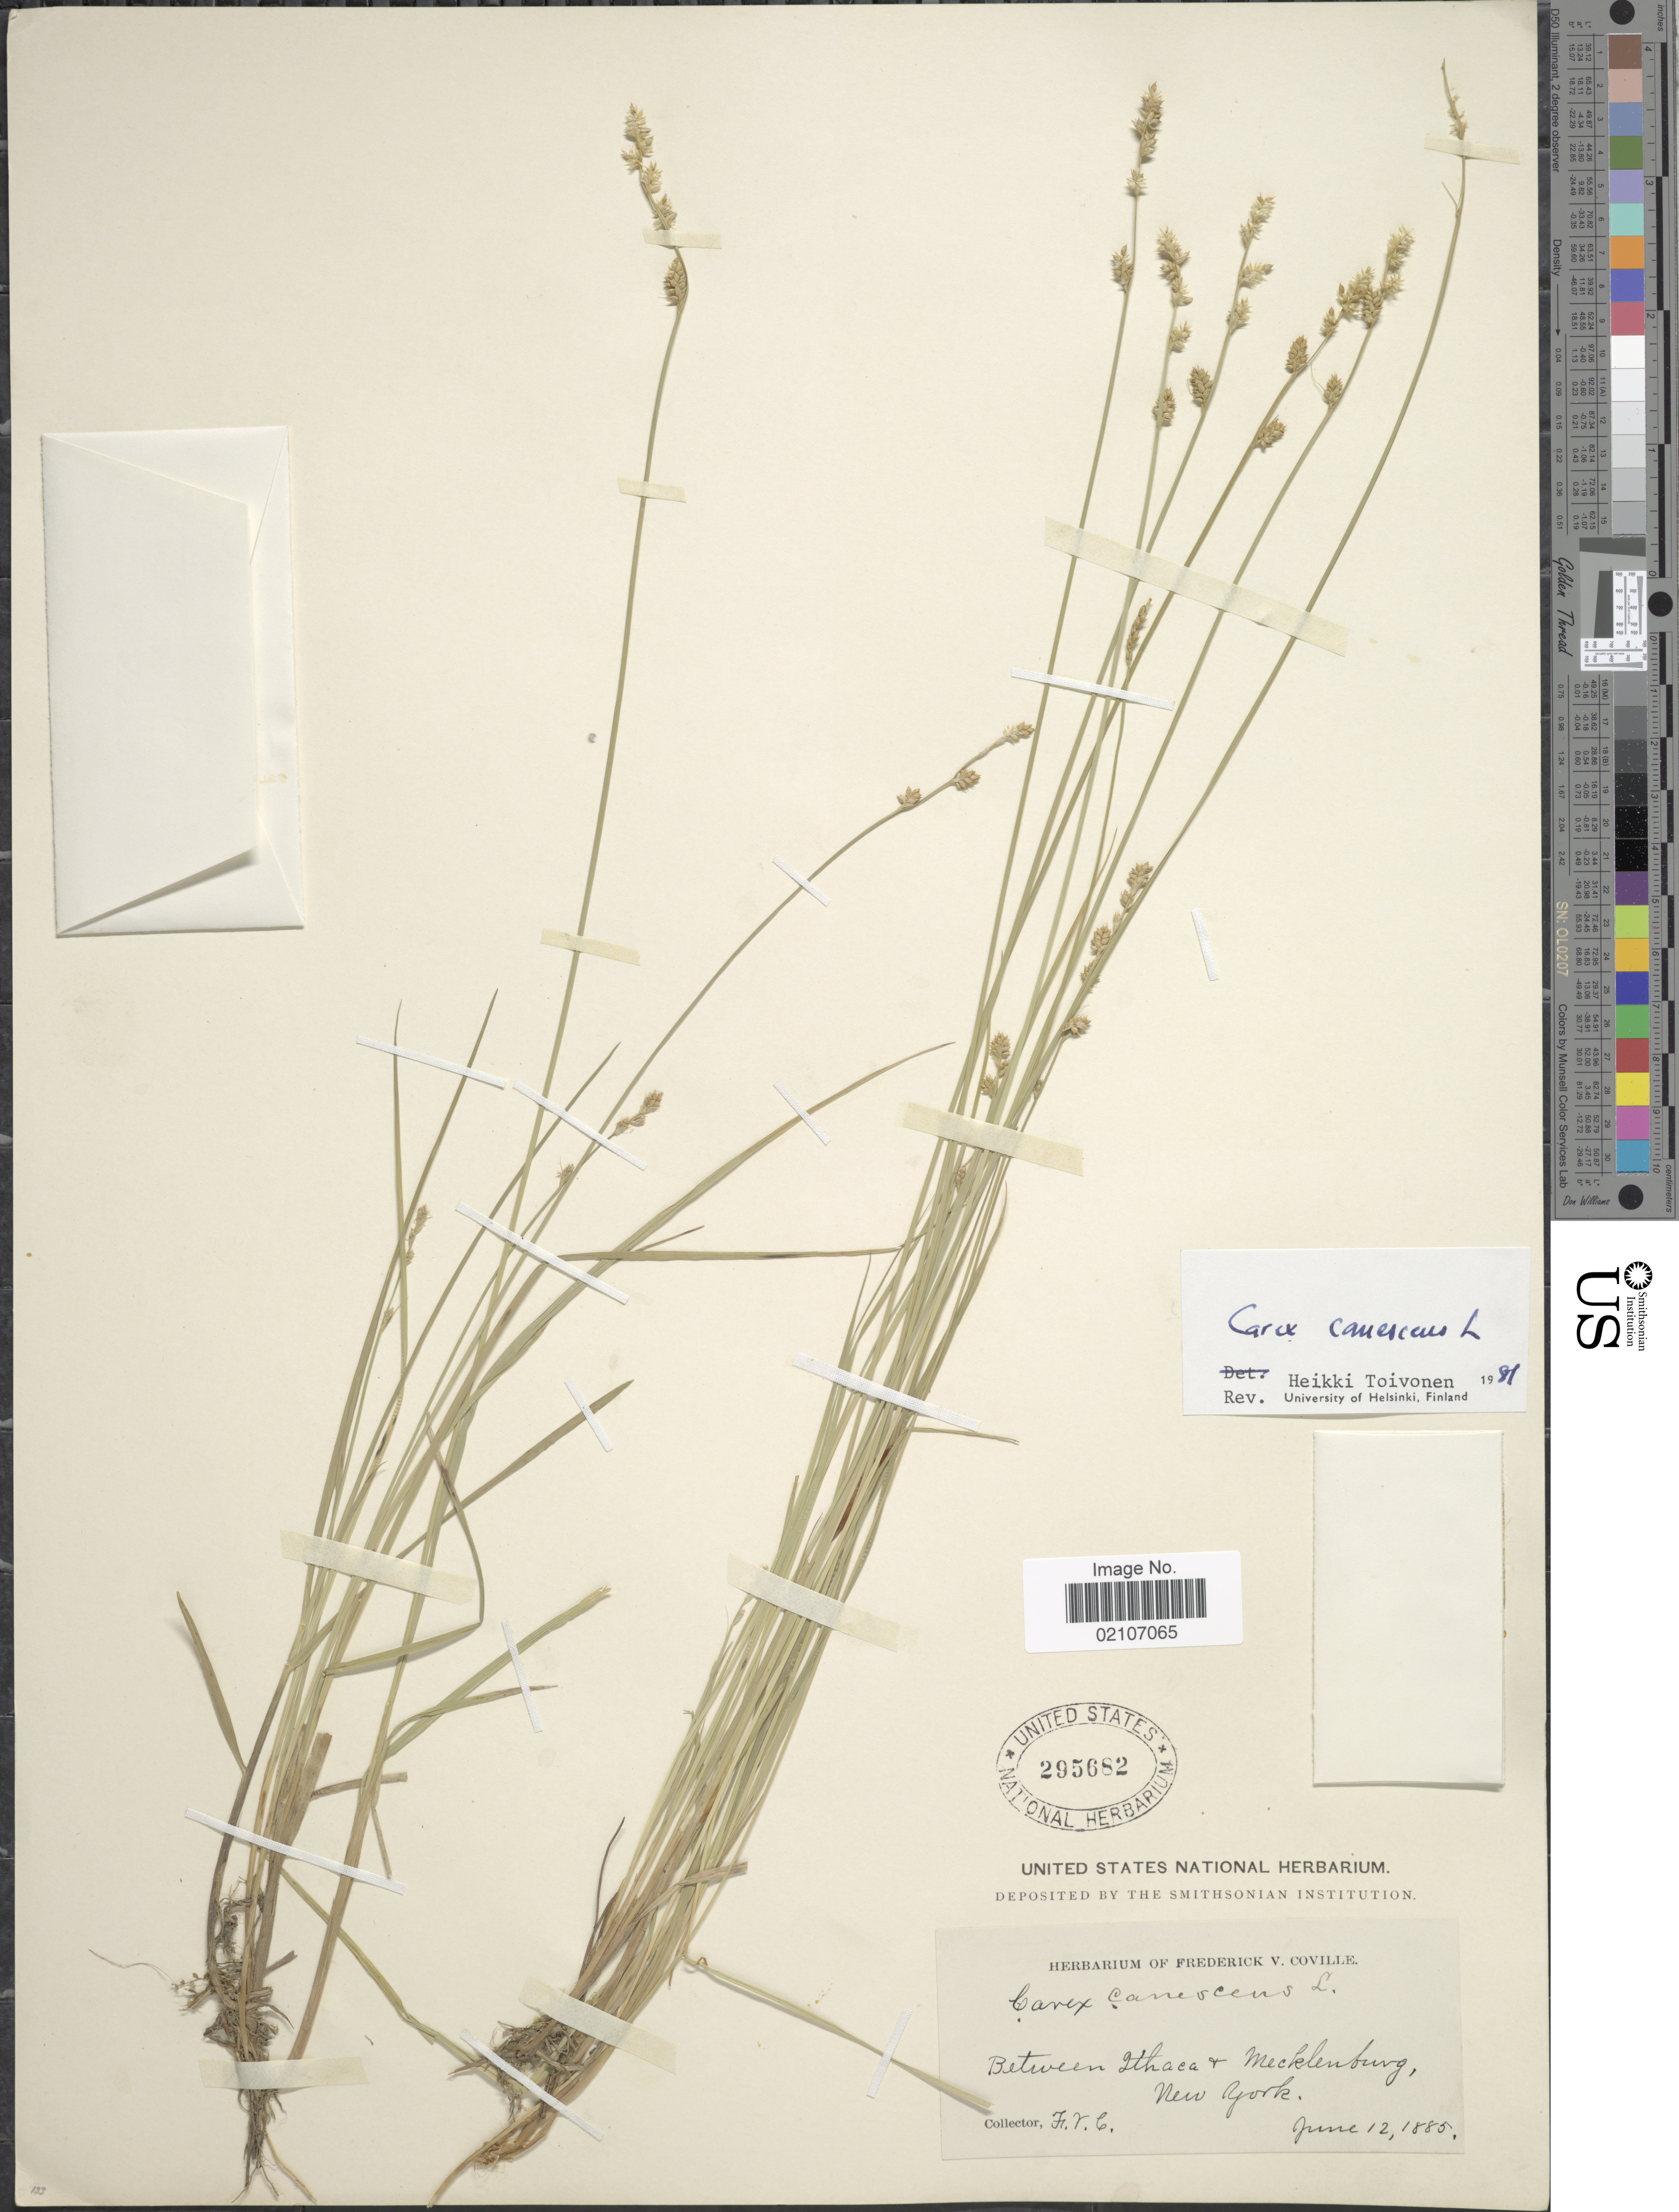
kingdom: Plantae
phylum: Tracheophyta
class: Liliopsida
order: Poales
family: Cyperaceae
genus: Carex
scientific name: Carex canescens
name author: L.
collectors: F. V. Coville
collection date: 1885-06-12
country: United States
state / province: New York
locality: Between Ithaca & Mecklenburg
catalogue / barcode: US 295682